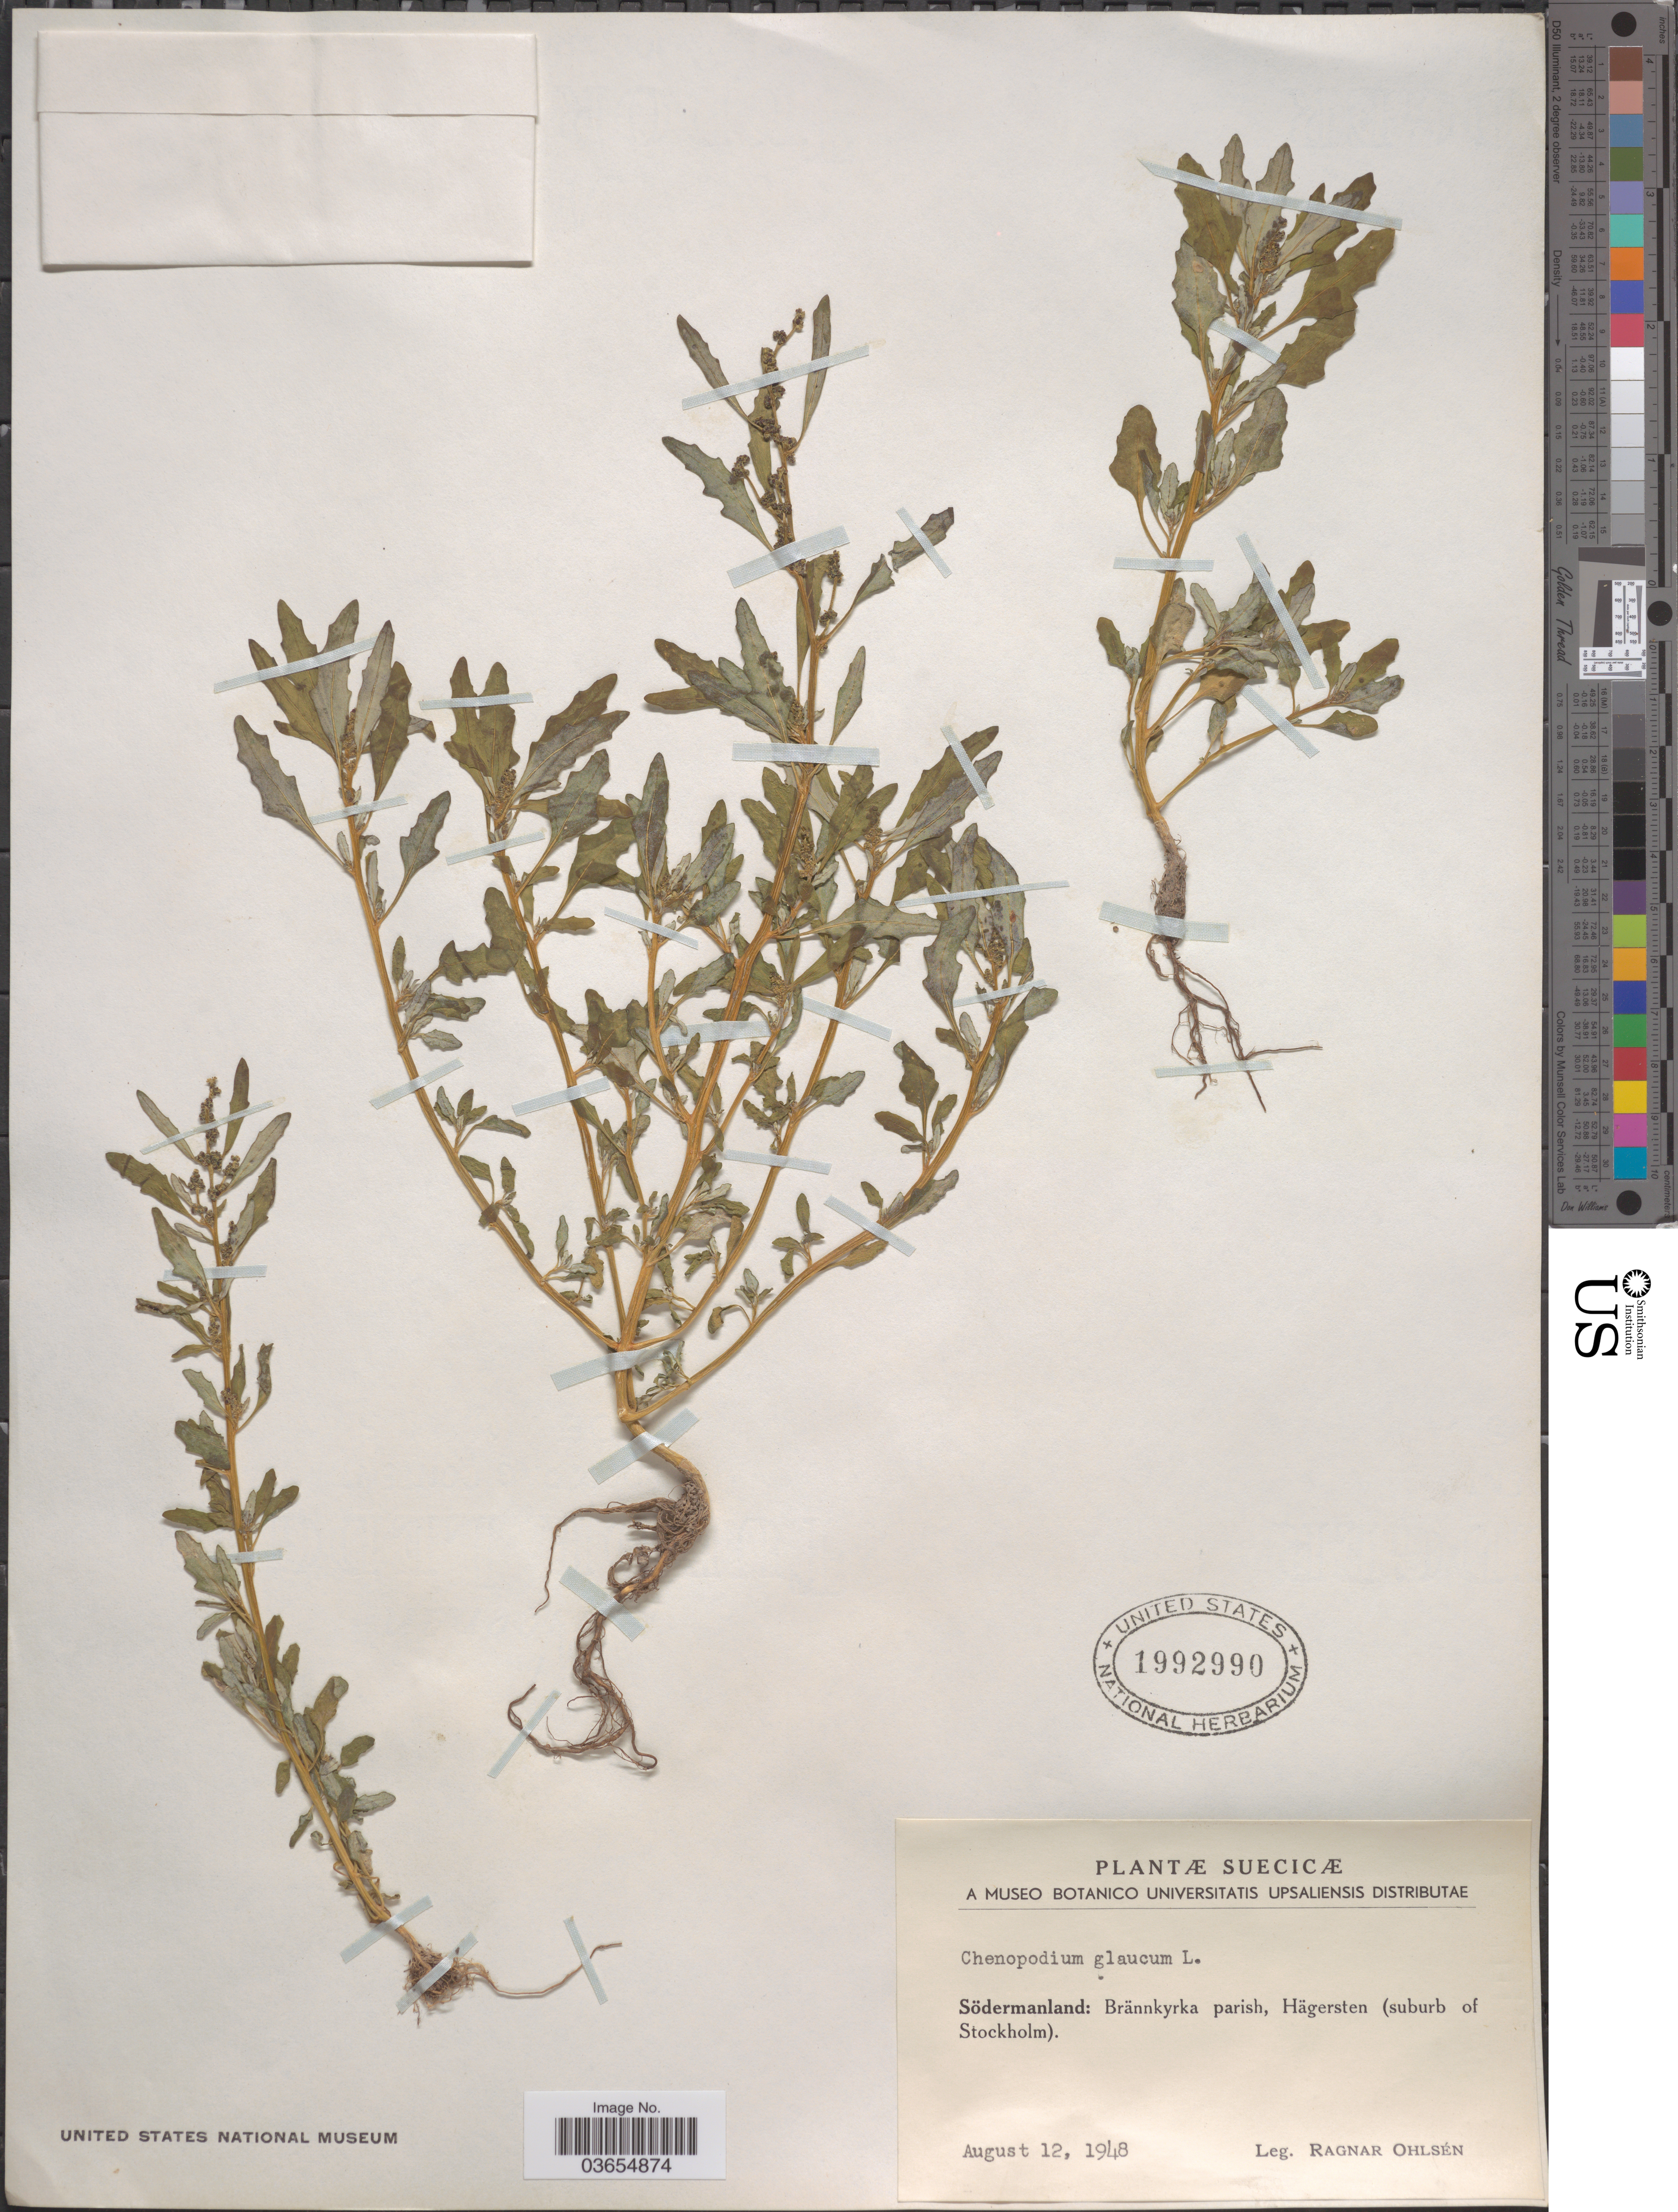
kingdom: Plantae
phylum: Tracheophyta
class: Magnoliopsida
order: Caryophyllales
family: Amaranthaceae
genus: Chenopodium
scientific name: Chenopodium glaucum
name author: L.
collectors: R. Ohlsén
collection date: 1948-08-12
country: Sweden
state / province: Sodermanland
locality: Suecicæ. Södermanland: Brännkyrka parish, Hägersten (suburb of Stockholm).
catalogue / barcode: US 1992990